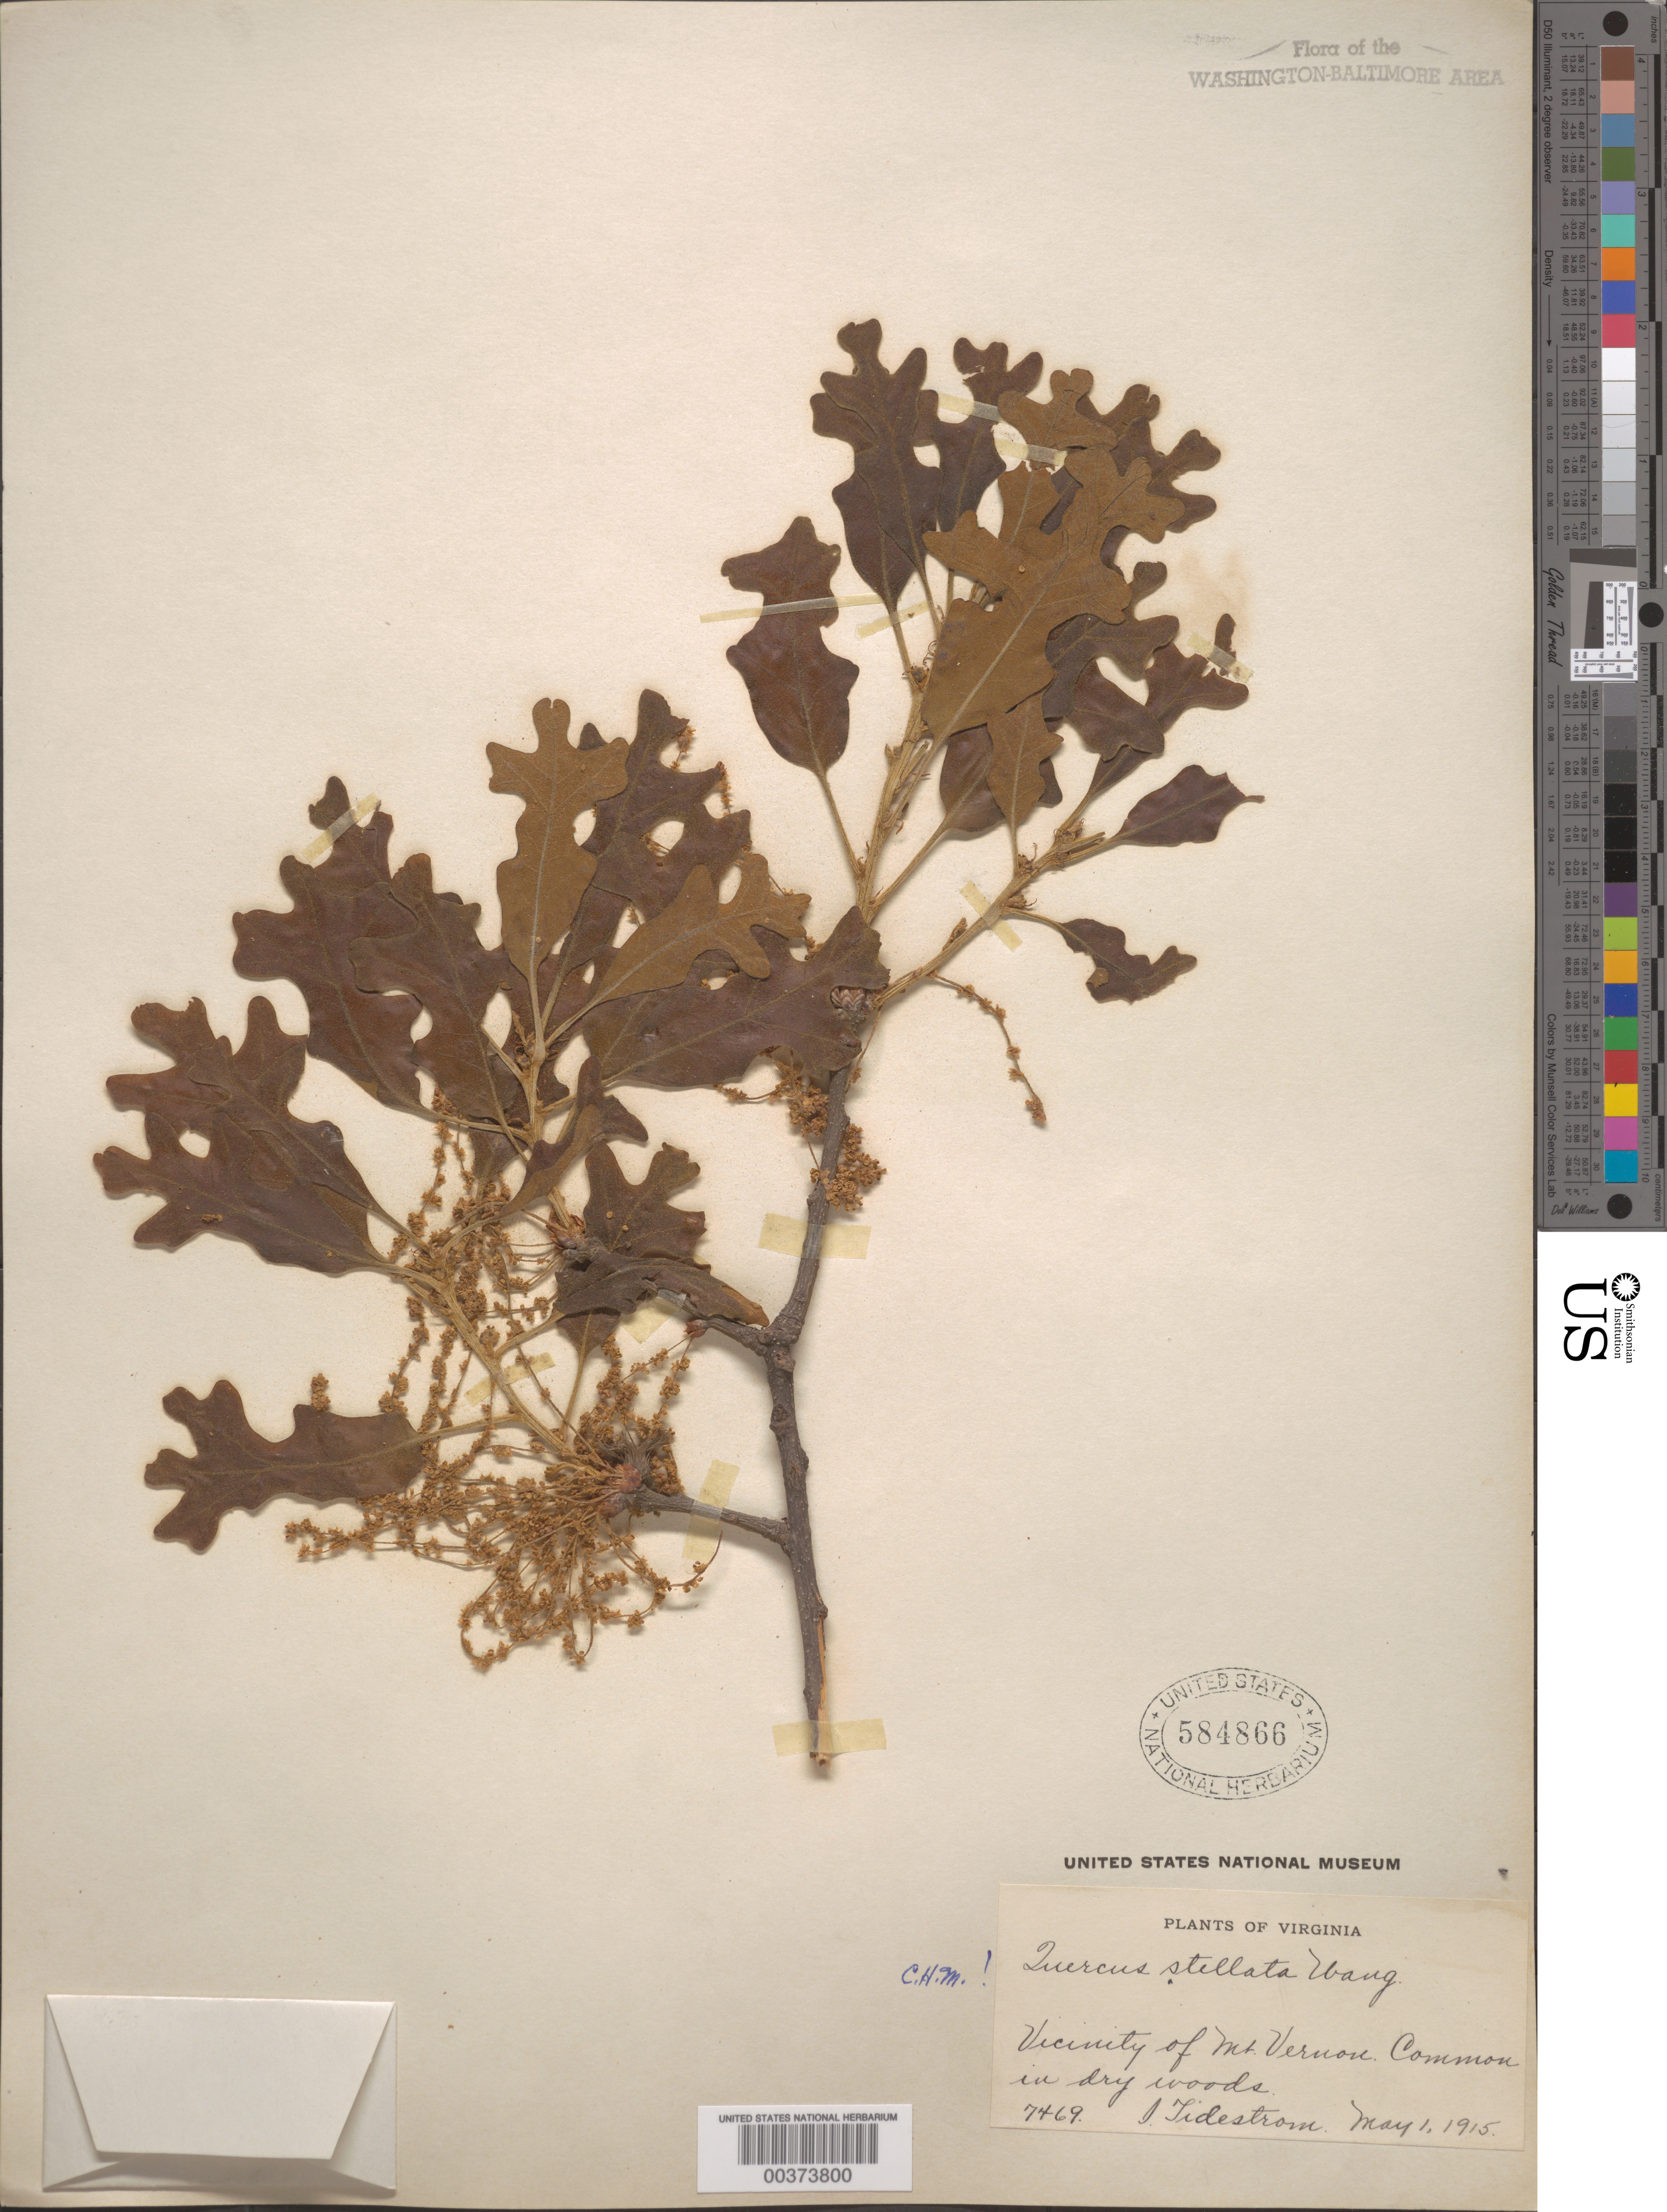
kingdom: Plantae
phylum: Tracheophyta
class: Magnoliopsida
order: Fagales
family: Fagaceae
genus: Quercus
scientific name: Quercus stellata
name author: Wangenh.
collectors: I. F. Tidestrom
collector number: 7469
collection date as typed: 01 May 1915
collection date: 1915-05-01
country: United States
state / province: Virginia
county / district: Fairfax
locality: Mount Vernon vicinity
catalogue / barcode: US 584866